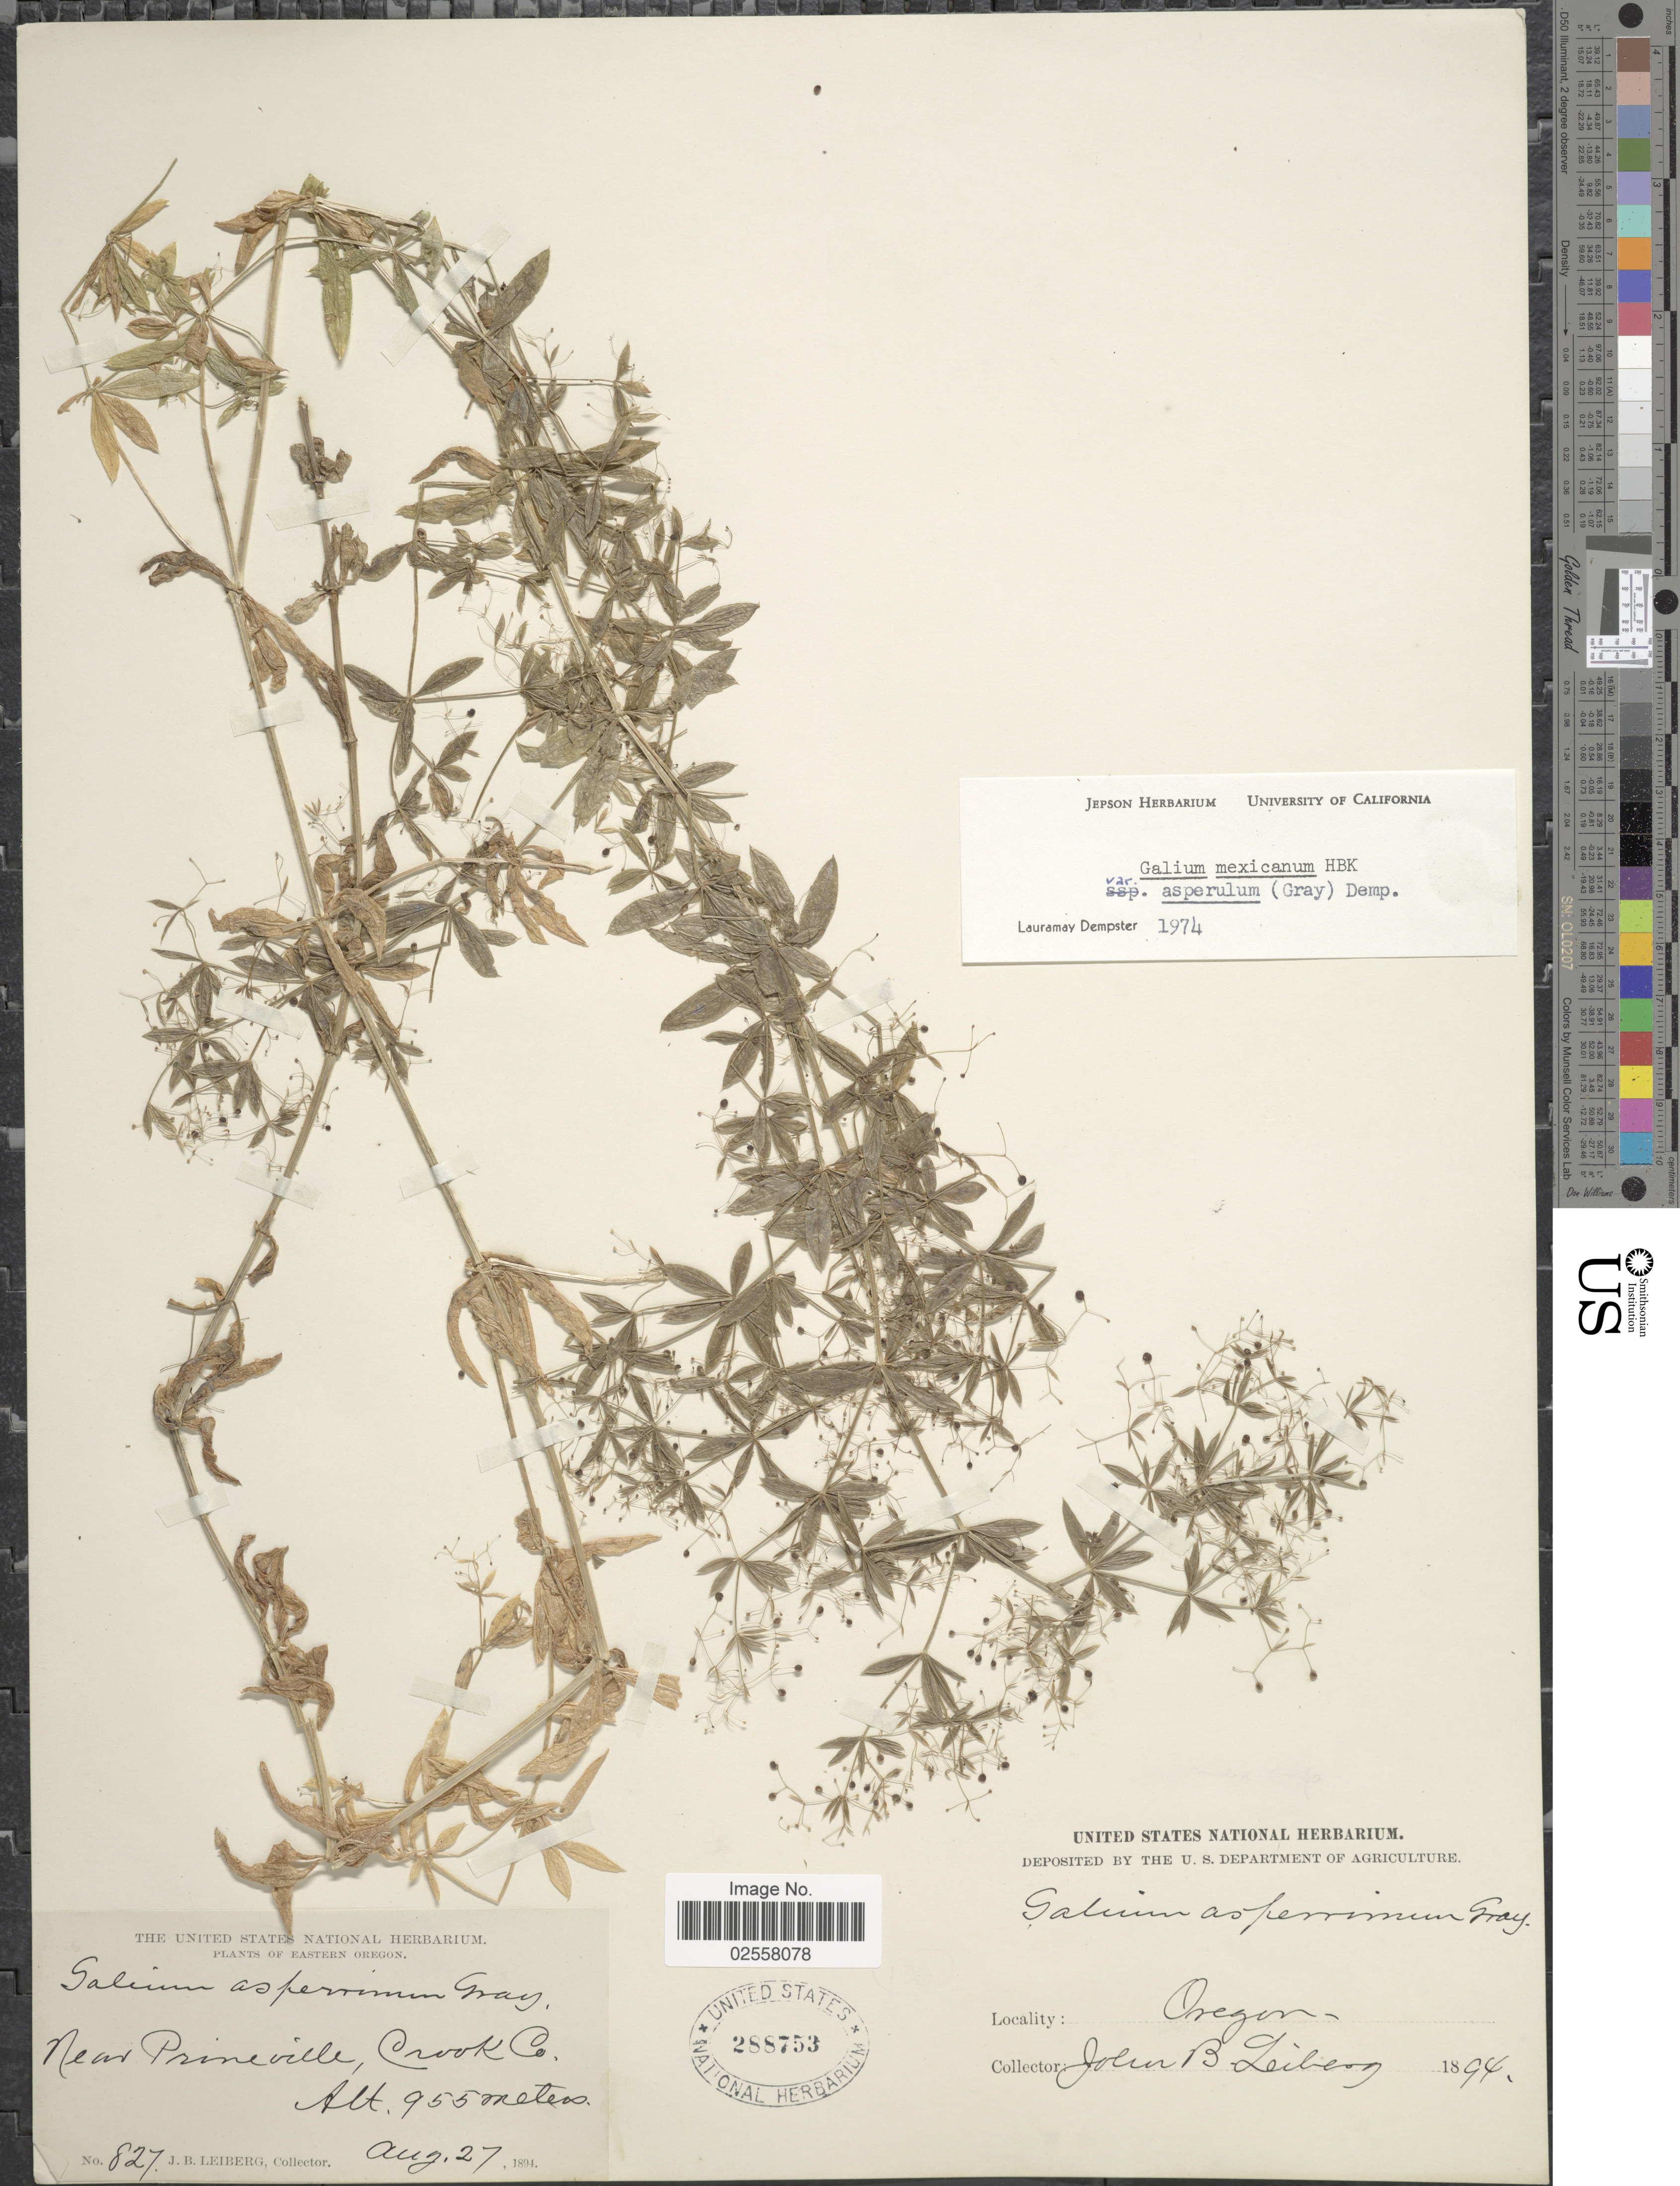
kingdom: Plantae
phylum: Tracheophyta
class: Magnoliopsida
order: Gentianales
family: Rubiaceae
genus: Galium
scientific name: Galium mexicanum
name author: Kunth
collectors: J. B. Leiberg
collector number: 827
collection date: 1894-08-27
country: United States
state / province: Oregon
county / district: Crook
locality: Eastern Oregon, Near Prineville, Crook Co.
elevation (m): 955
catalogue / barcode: US 288753